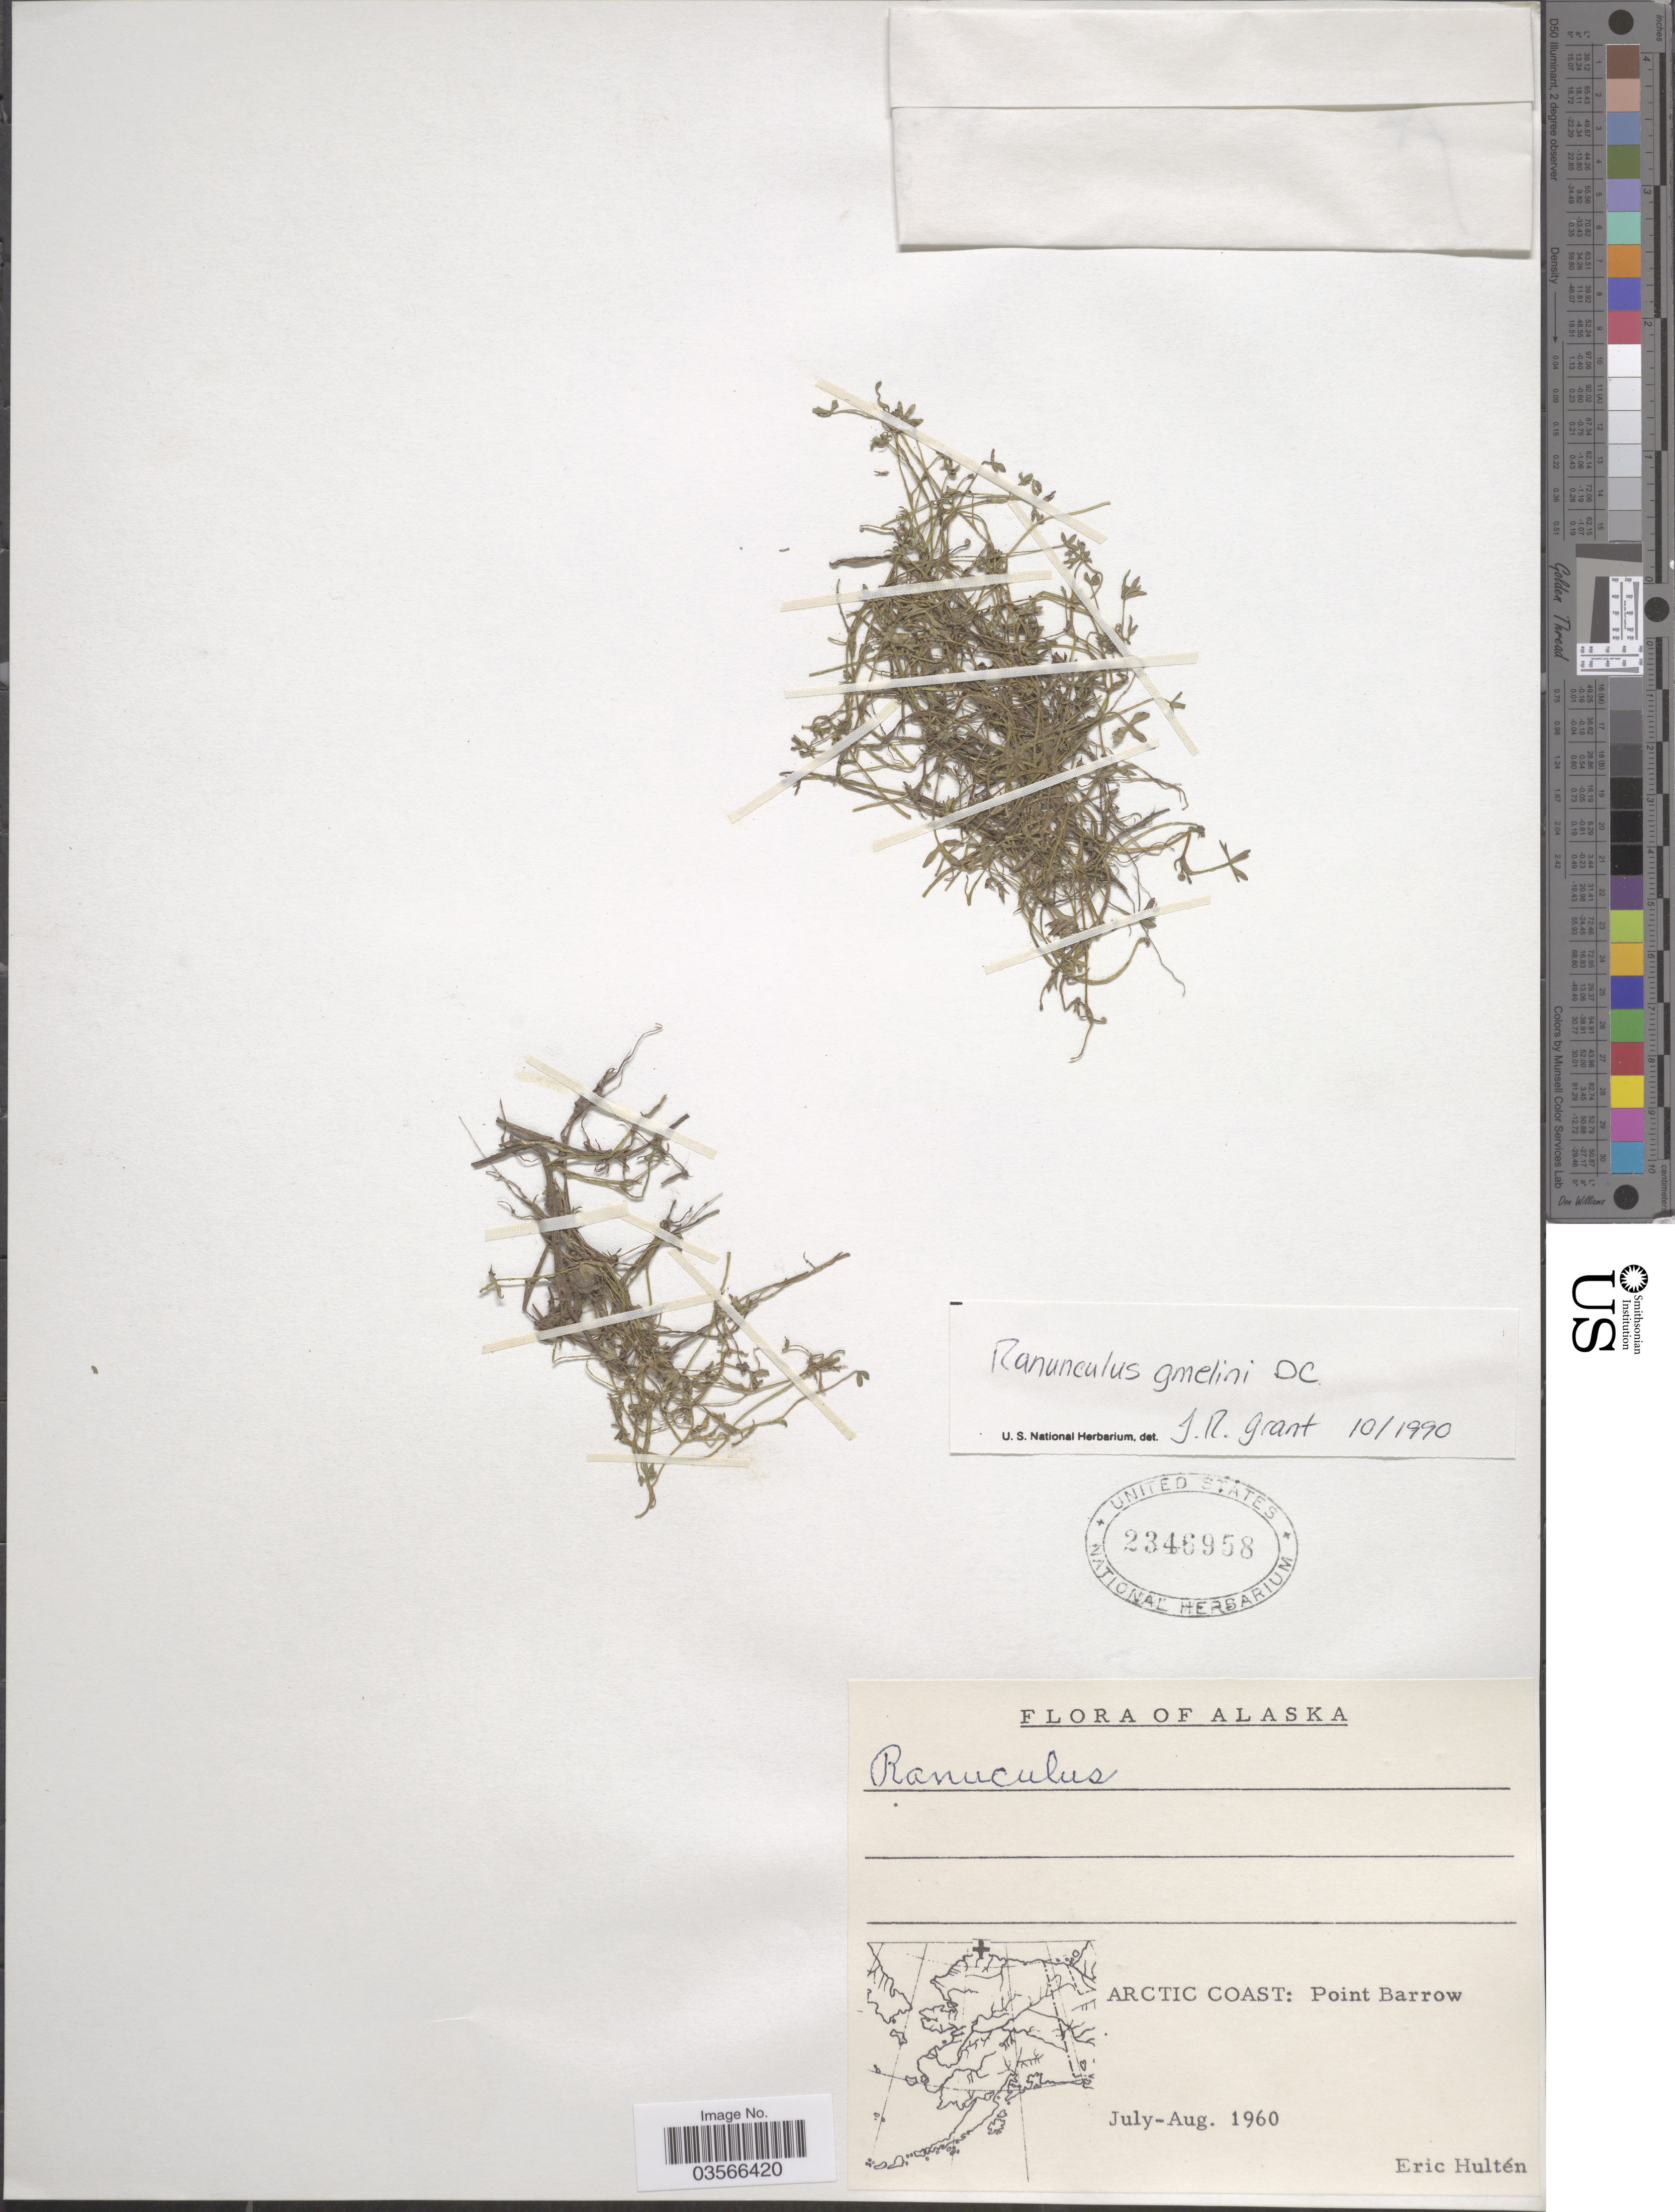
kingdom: Plantae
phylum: Tracheophyta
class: Magnoliopsida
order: Ranunculales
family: Ranunculaceae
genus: Ranunculus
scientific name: Ranunculus gmelinii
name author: DC.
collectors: E. G. Hultén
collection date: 1960-07/1960-08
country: United States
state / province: Alaska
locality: Arctic Coast: Point Barrow.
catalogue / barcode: US 2346958